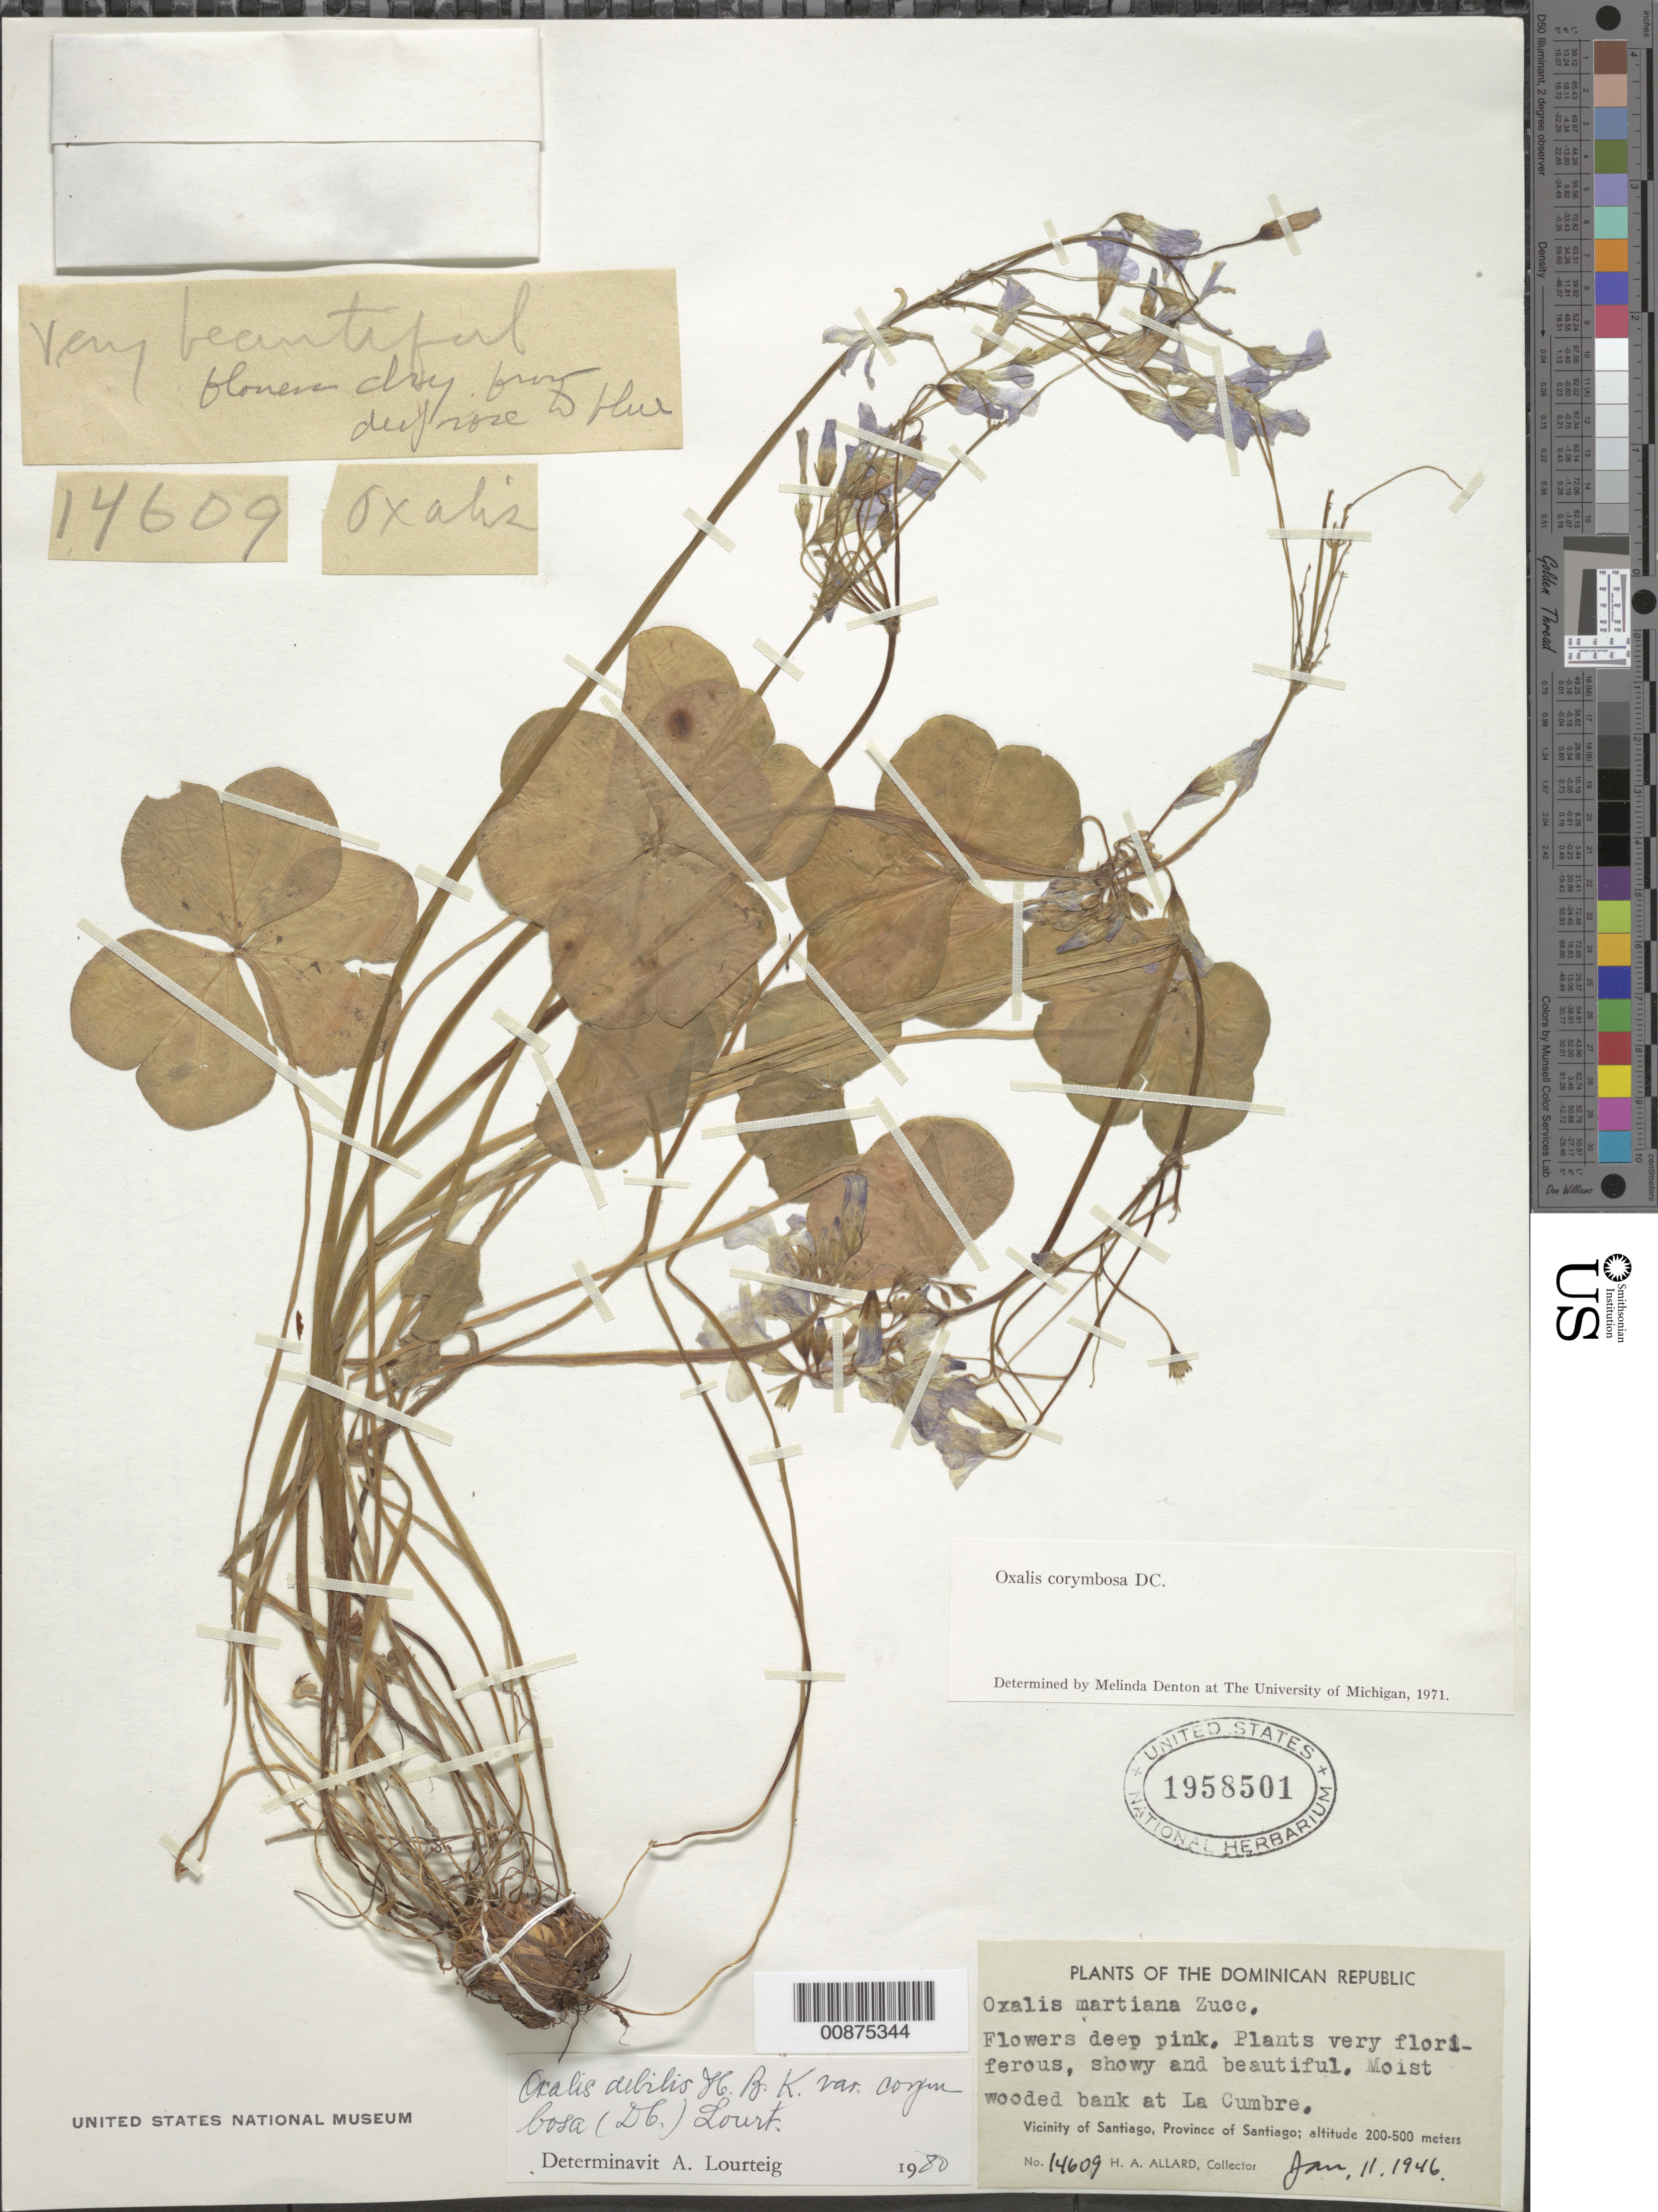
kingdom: Plantae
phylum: Tracheophyta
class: Magnoliopsida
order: Oxalidales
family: Oxalidaceae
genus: Oxalis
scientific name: Oxalis debilis var. corymbosa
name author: (DC.) Lourteig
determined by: Lourteig, A.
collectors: H. A. Allard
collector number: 14609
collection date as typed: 11 Jan 1946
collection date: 1946-01-11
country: Dominican Republic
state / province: Santiago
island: Hispaniola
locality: At La Cumbre. Vicinity of Santiago.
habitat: Moist wooded bank.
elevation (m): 200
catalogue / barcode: US 1958501